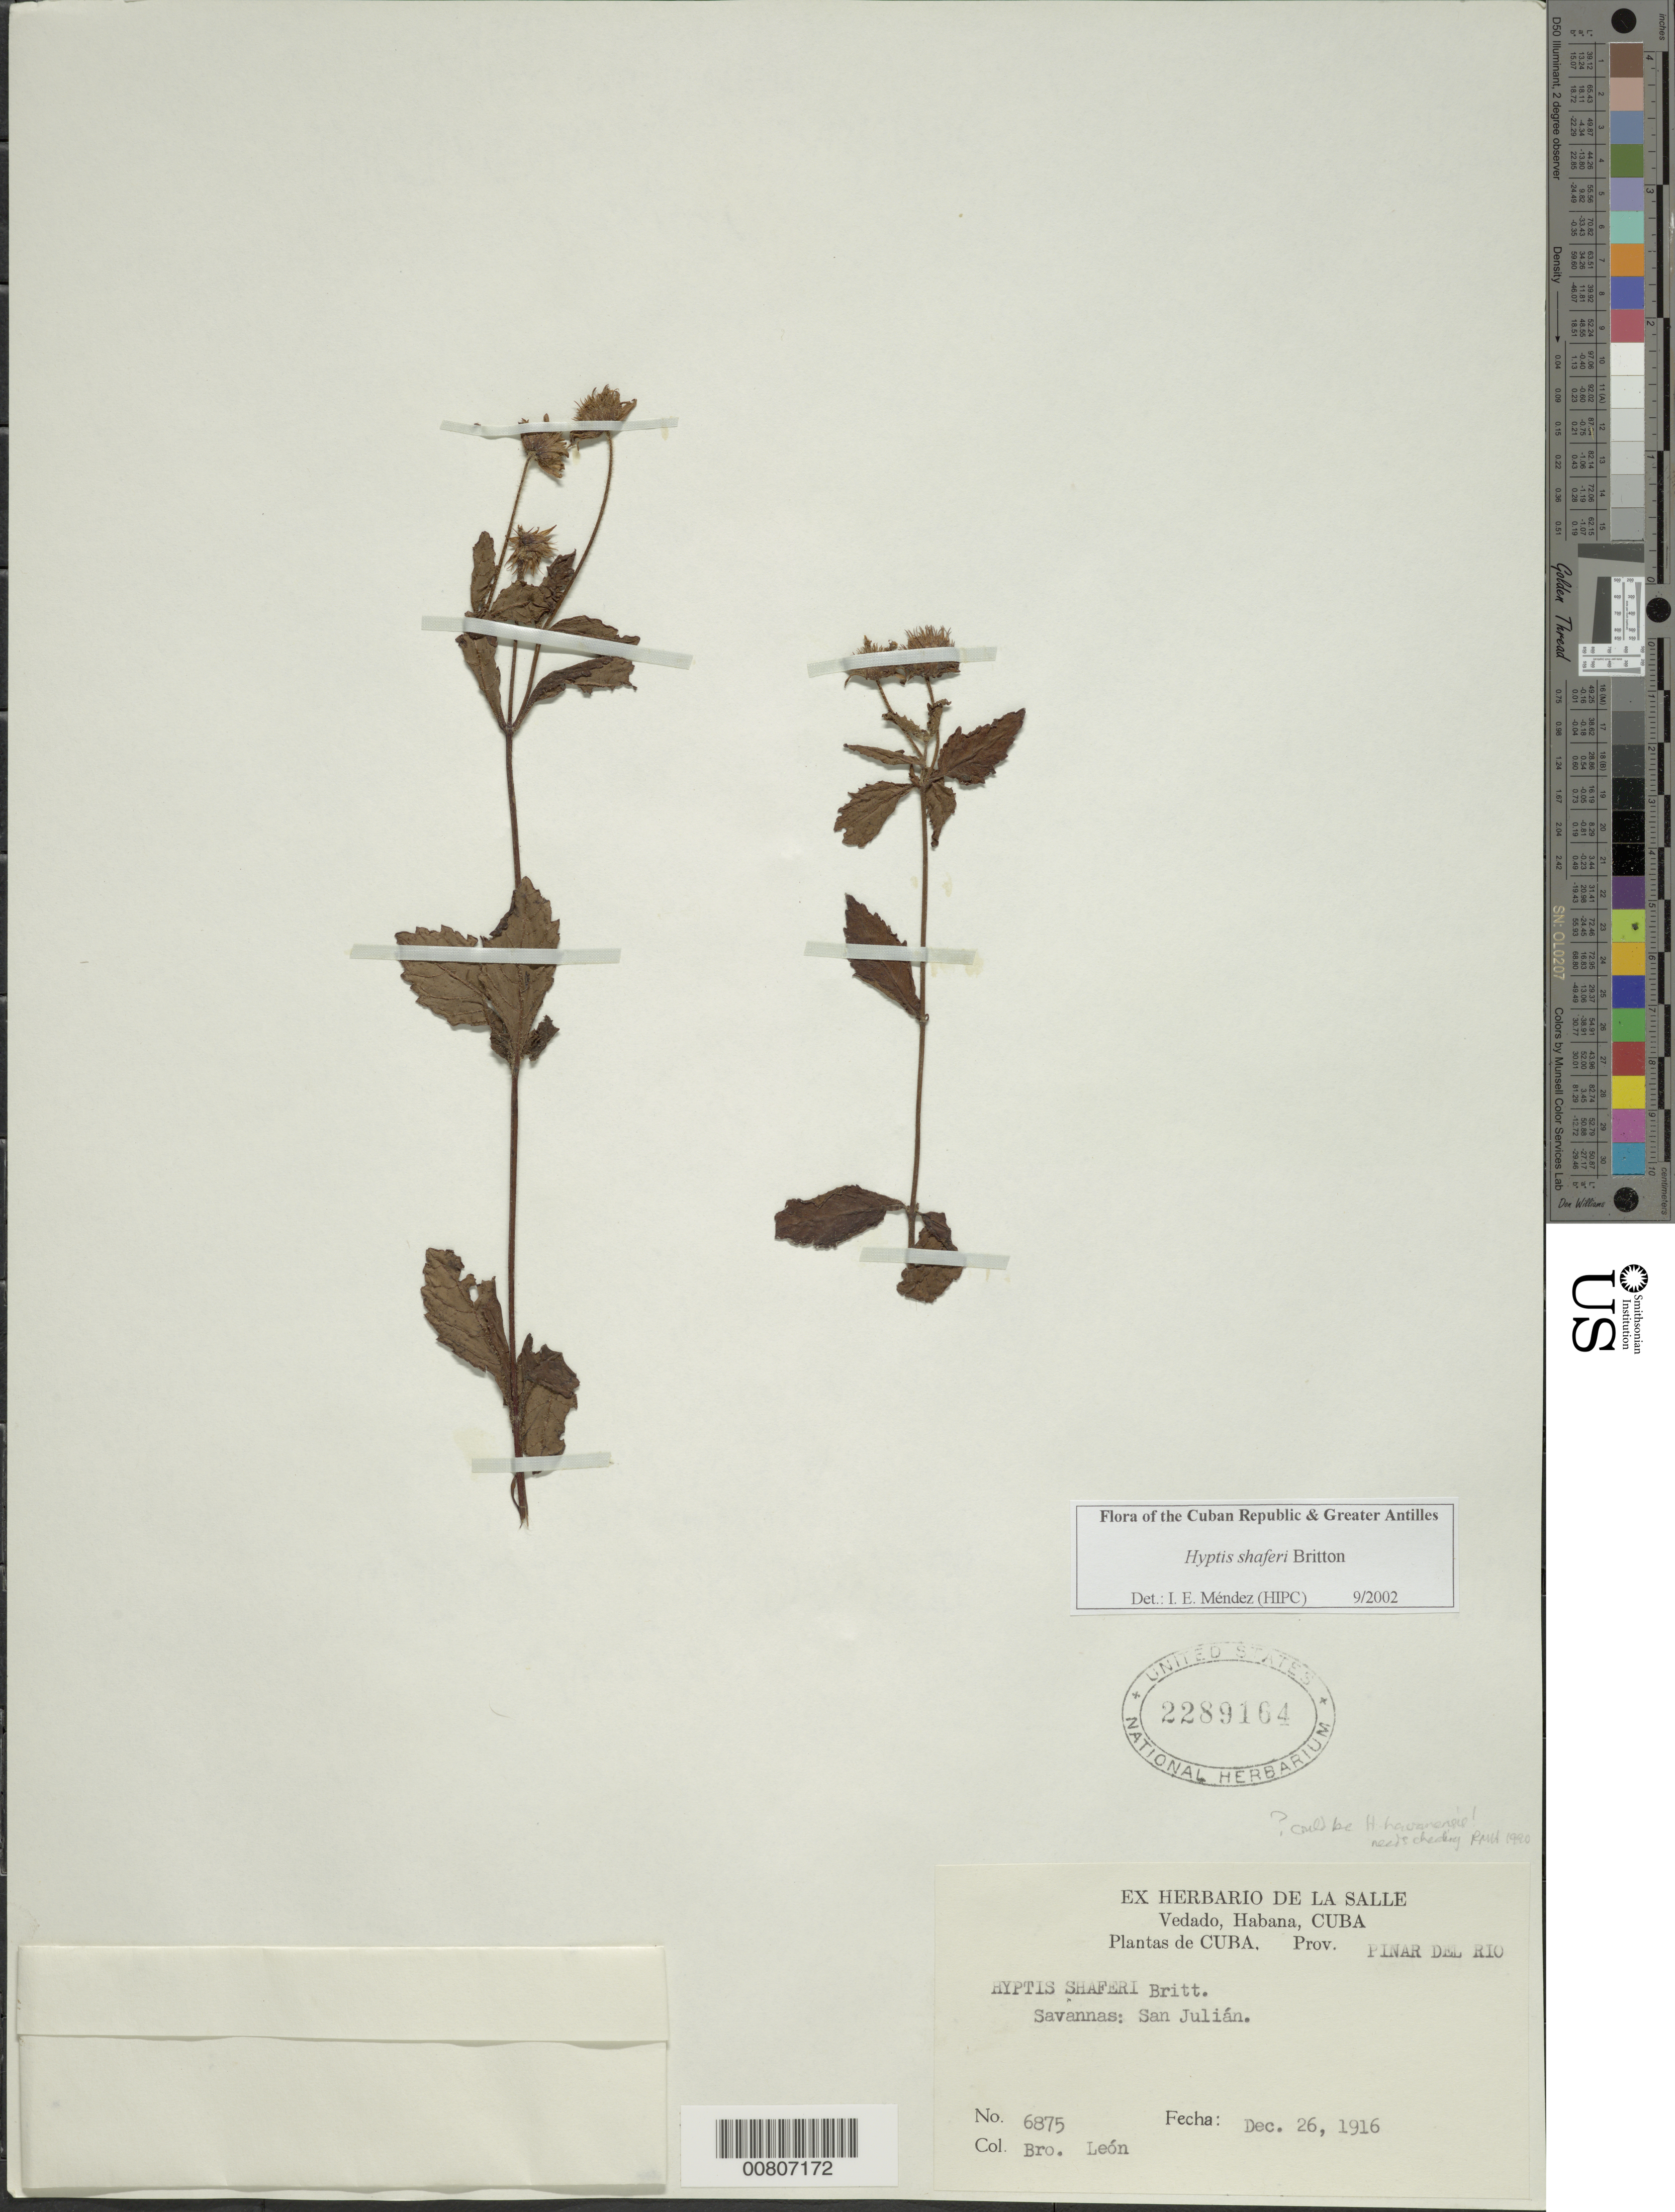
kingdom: Plantae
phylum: Tracheophyta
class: Magnoliopsida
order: Lamiales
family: Lamiaceae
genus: Hyptis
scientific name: Hyptis shaferi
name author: Britton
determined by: Méndez, Isidro E., (HIPC)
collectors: Bro. León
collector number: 6875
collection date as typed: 26 Dec 1916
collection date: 1916-12-26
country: Cuba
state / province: Pinar del Rio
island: Cuba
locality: San Julián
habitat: Savannas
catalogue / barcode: US 2289164